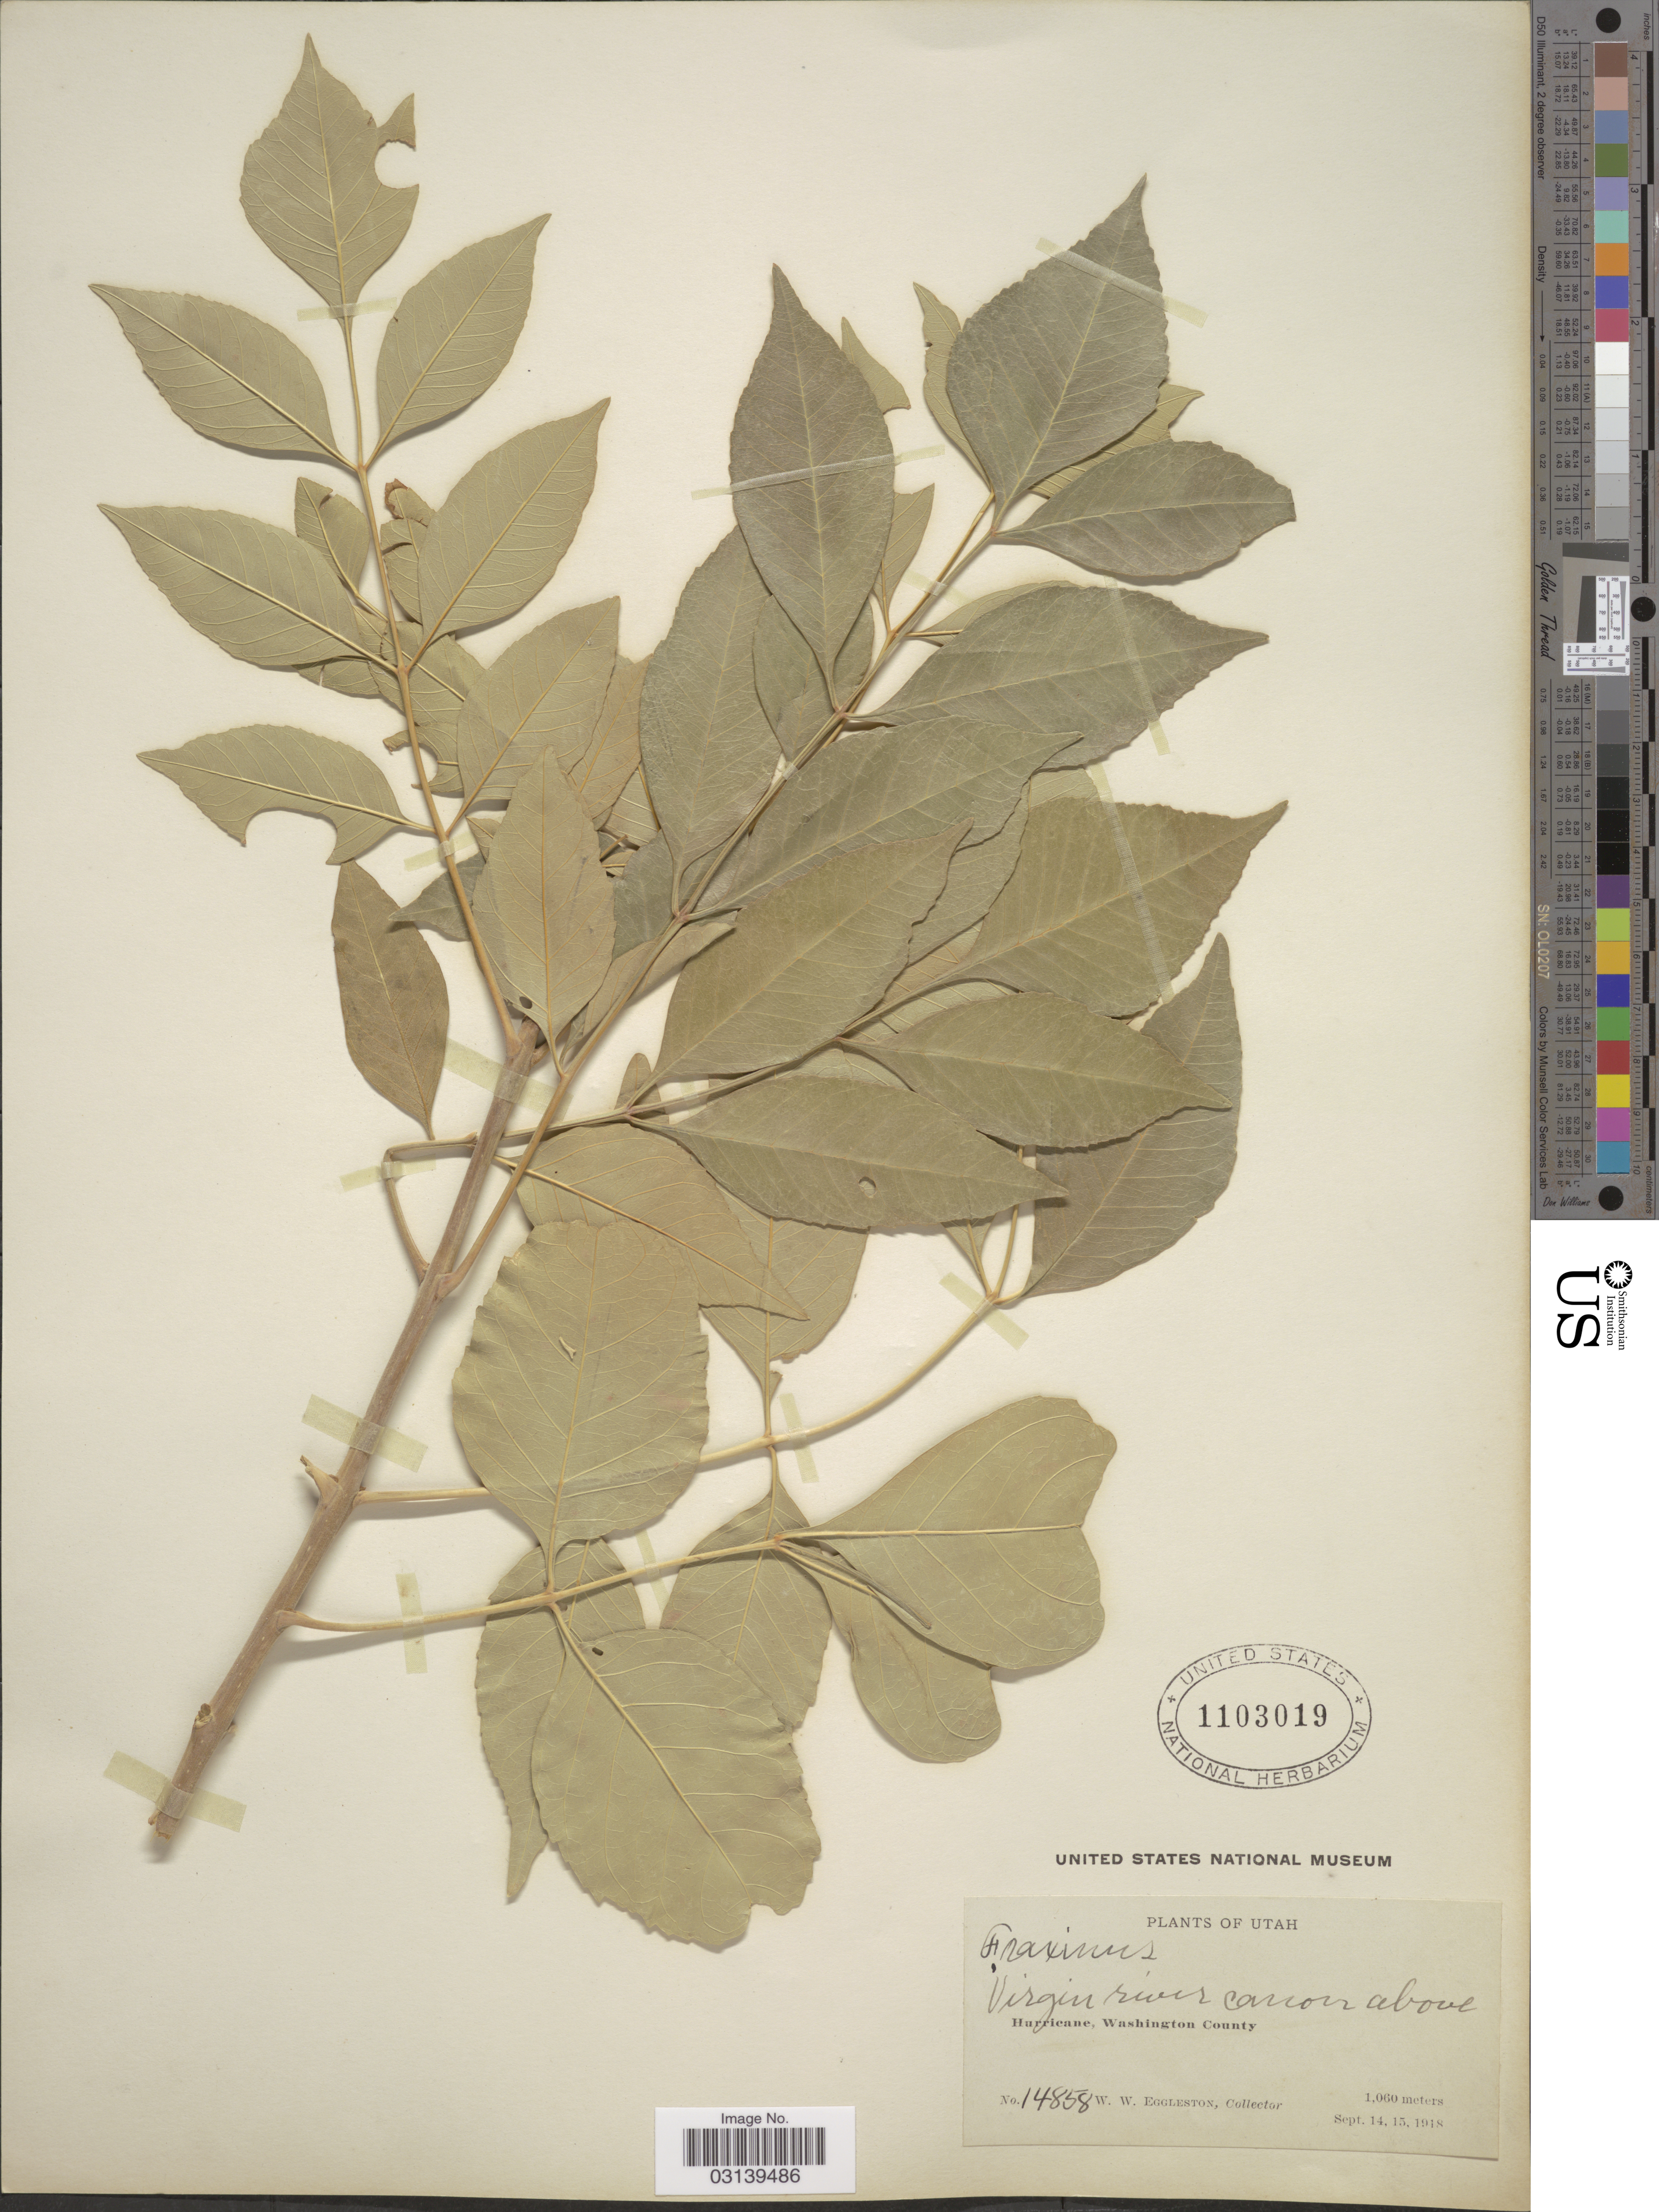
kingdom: Plantae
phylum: Tracheophyta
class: Magnoliopsida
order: Lamiales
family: Oleaceae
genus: Fraxinus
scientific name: Fraxinus velutina var. coriacea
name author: (S. Watson) Rehder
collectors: W. W. Eggleston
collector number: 14858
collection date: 1918-09-14/1918-09-15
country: United States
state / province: Utah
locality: Virgin river canon above Hurricane, Washington County.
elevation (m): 1060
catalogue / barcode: US 1103019